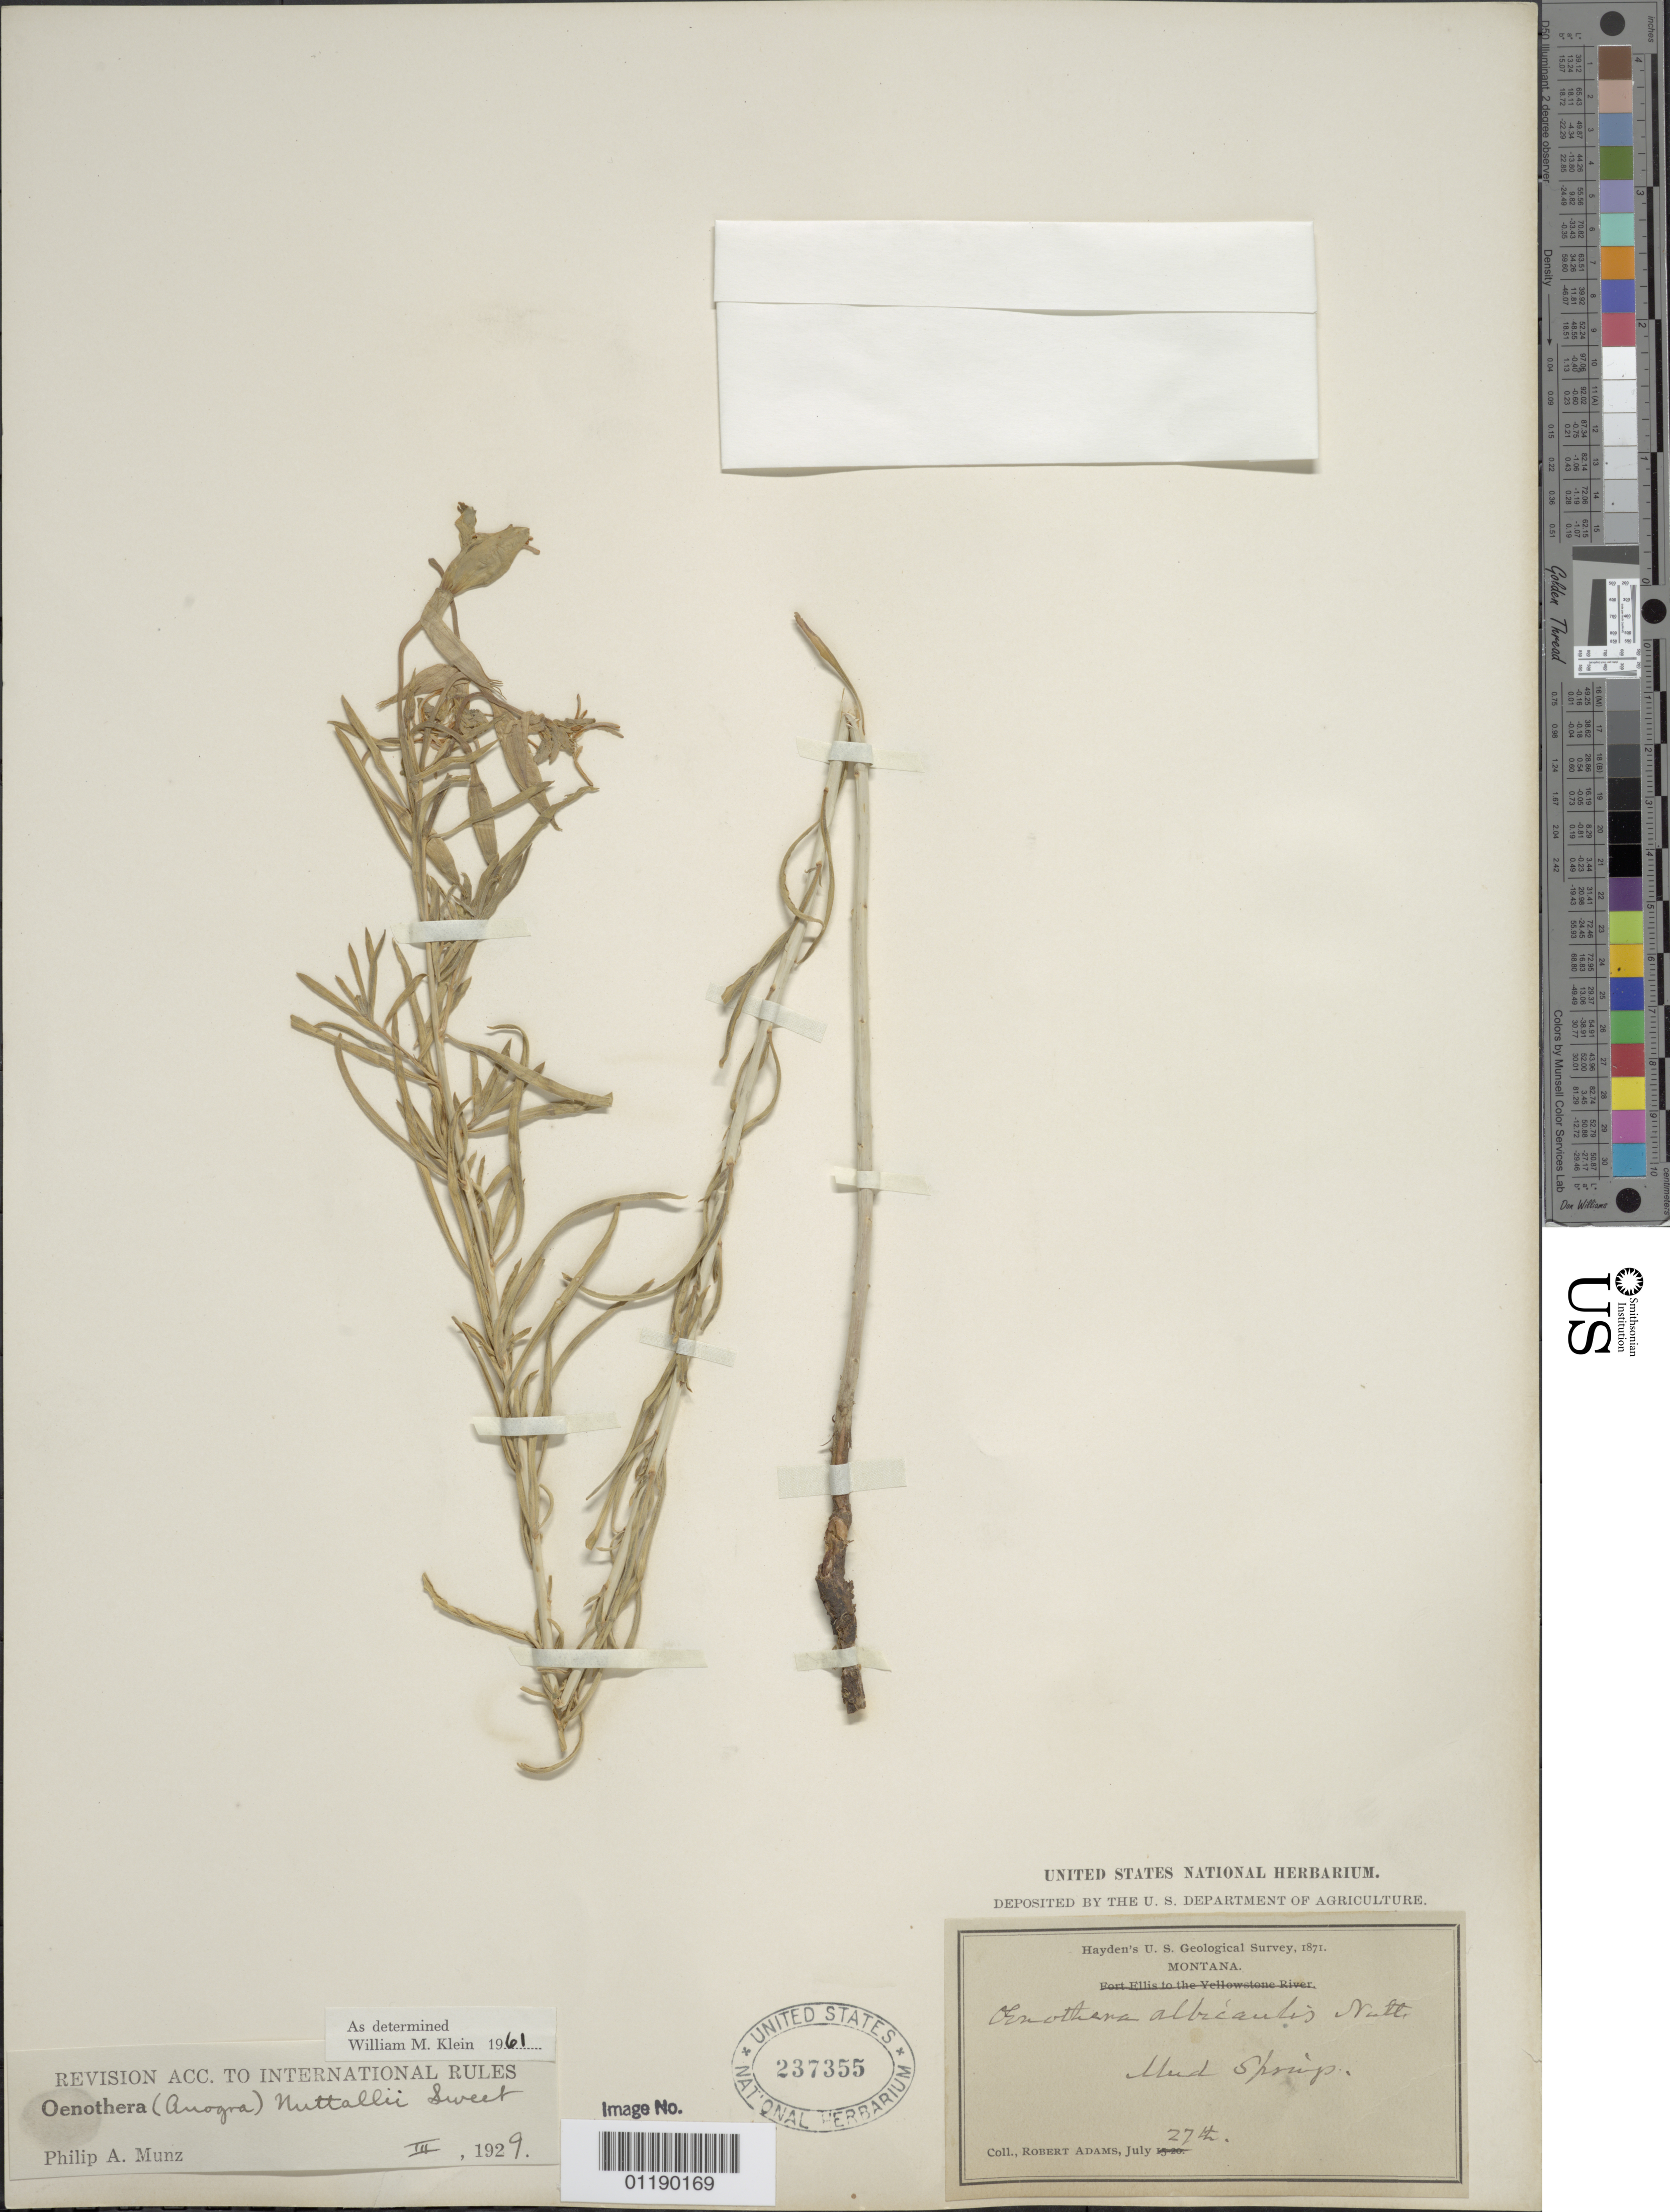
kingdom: Plantae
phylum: Tracheophyta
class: Magnoliopsida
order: Myrtales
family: Onagraceae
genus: Oenothera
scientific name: Oenothera nuttallii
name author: Sweet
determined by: Munz, Philip A.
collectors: R. Adams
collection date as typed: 27 Jul 1871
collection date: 1871-07-27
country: United States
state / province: Montana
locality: Mud Springs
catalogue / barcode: US 237355